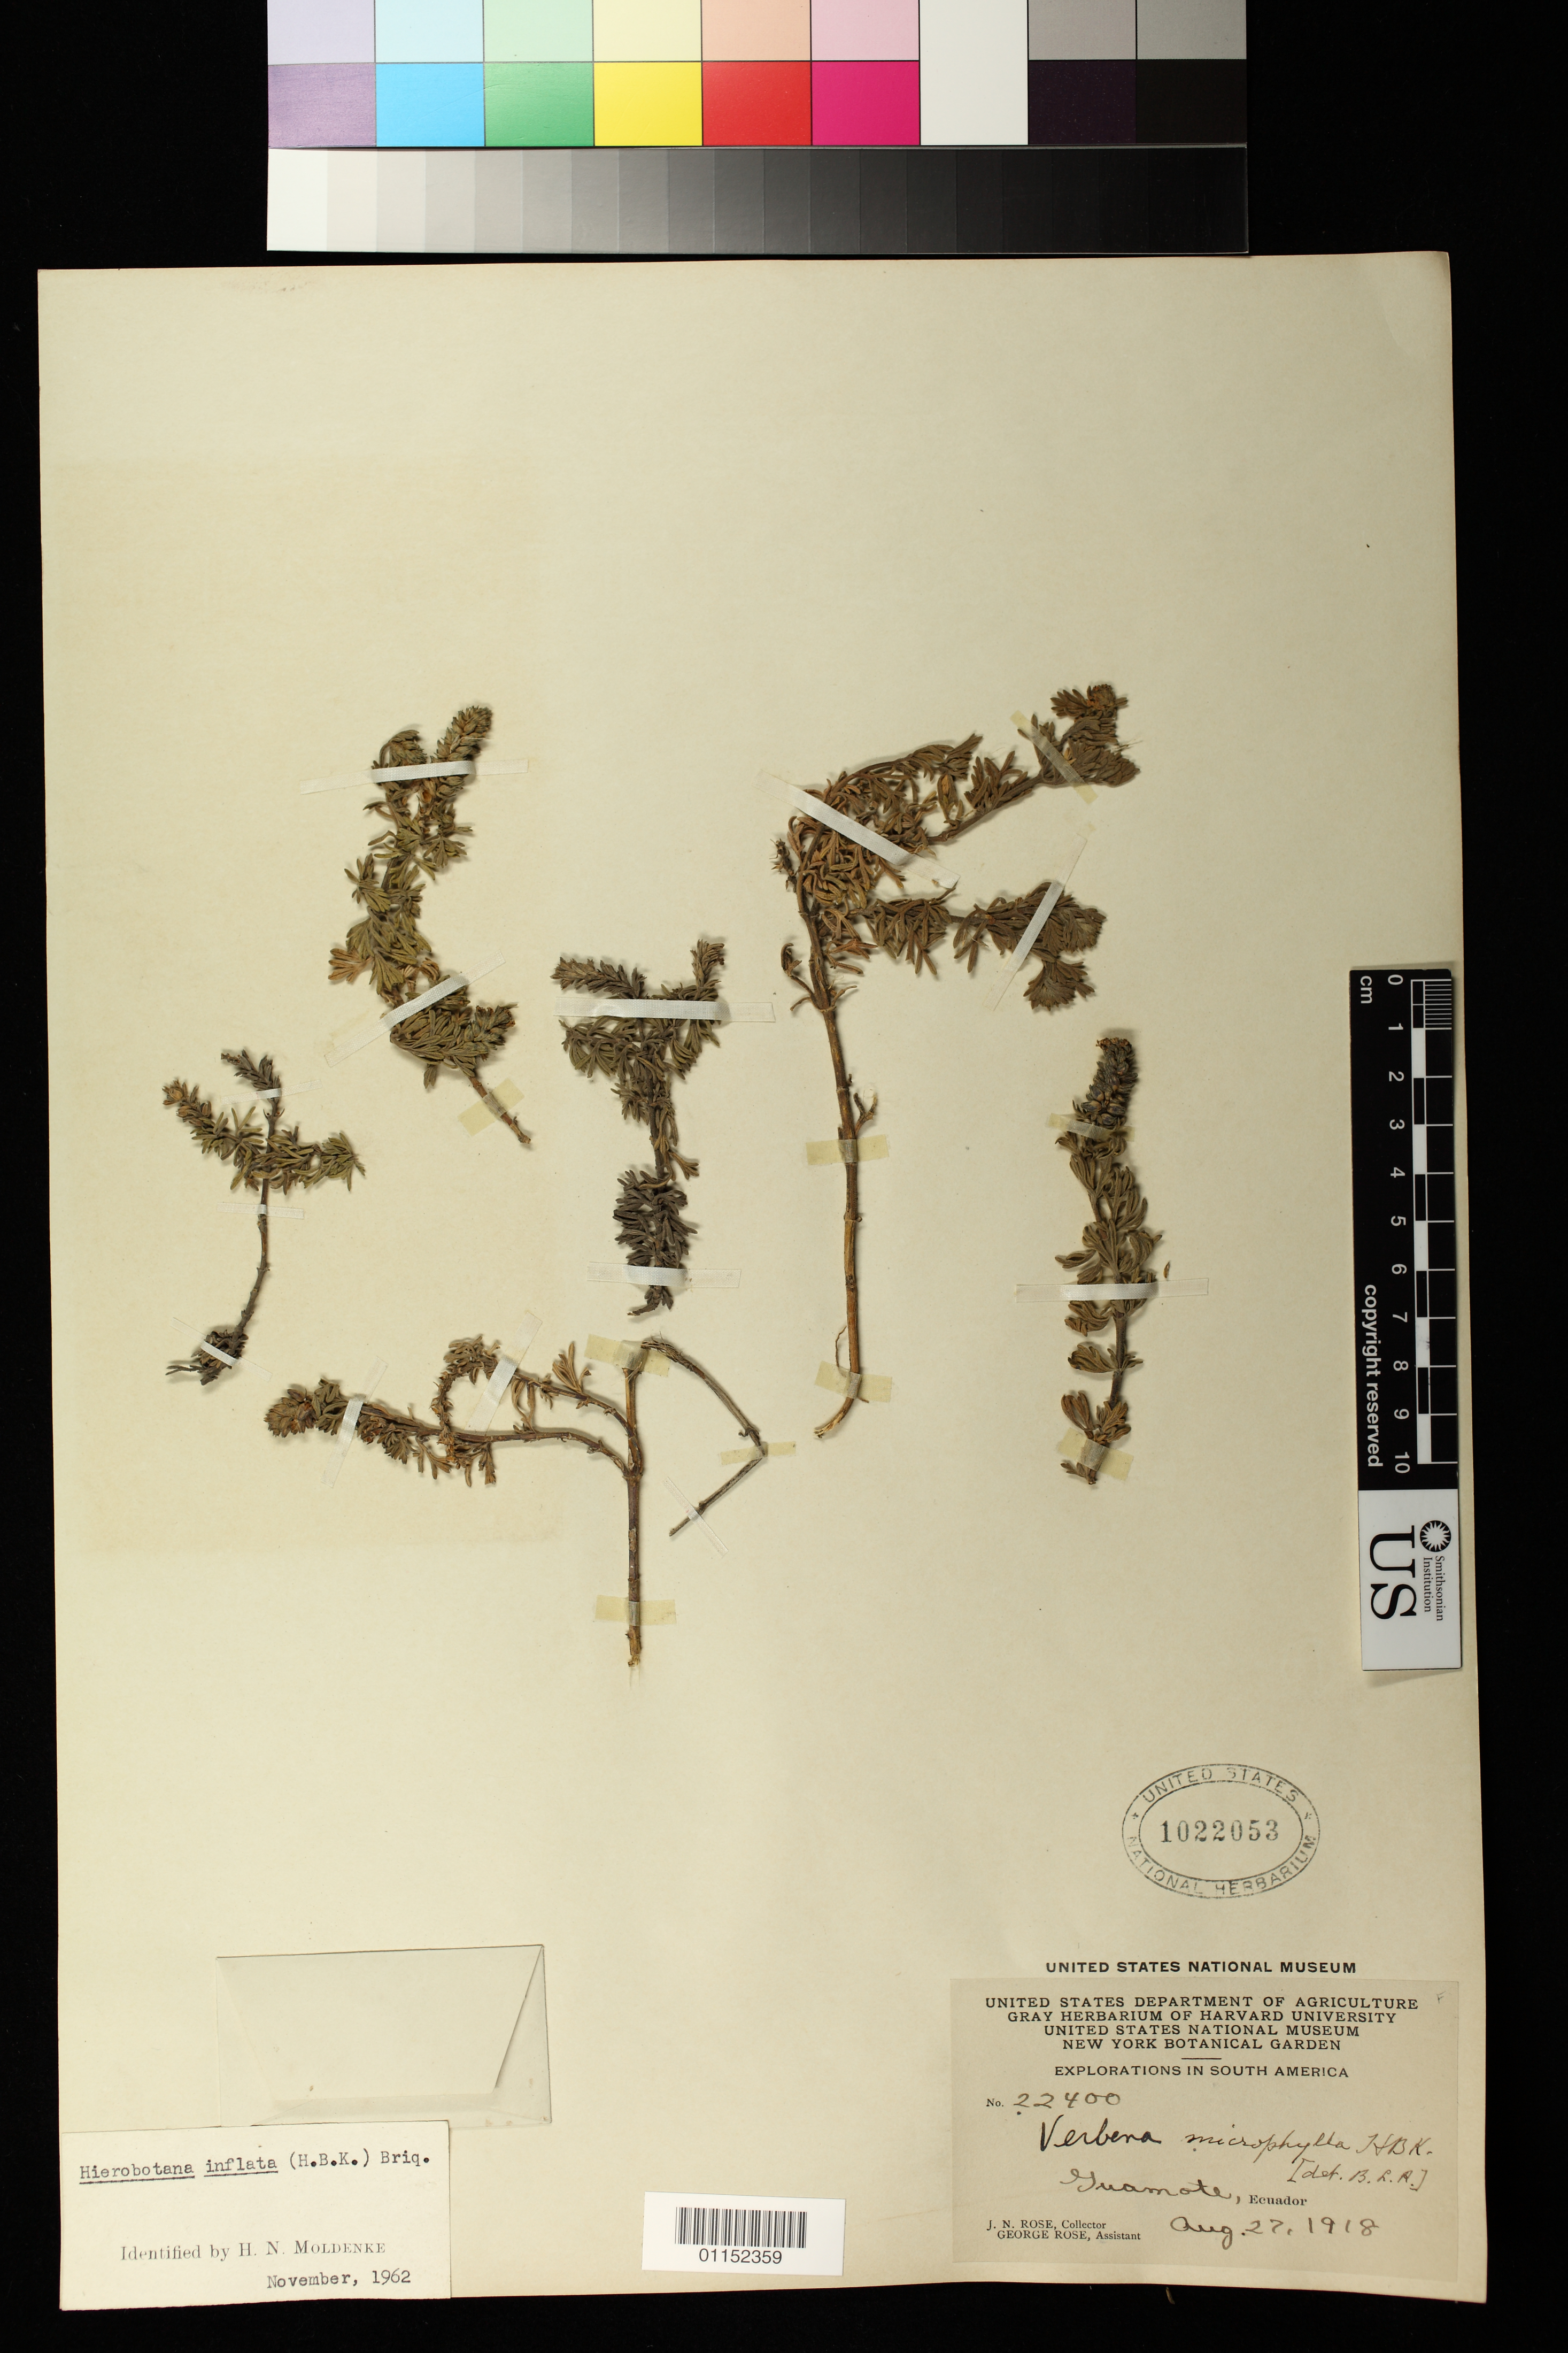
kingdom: Plantae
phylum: Tracheophyta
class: Magnoliopsida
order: Lamiales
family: Verbenaceae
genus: Hierobotana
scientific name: Hierobotana inflata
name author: (Kunth) Briq.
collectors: J. N. Rose & G. Rose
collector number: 22400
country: Ecuador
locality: Guamote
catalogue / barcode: US 1022053